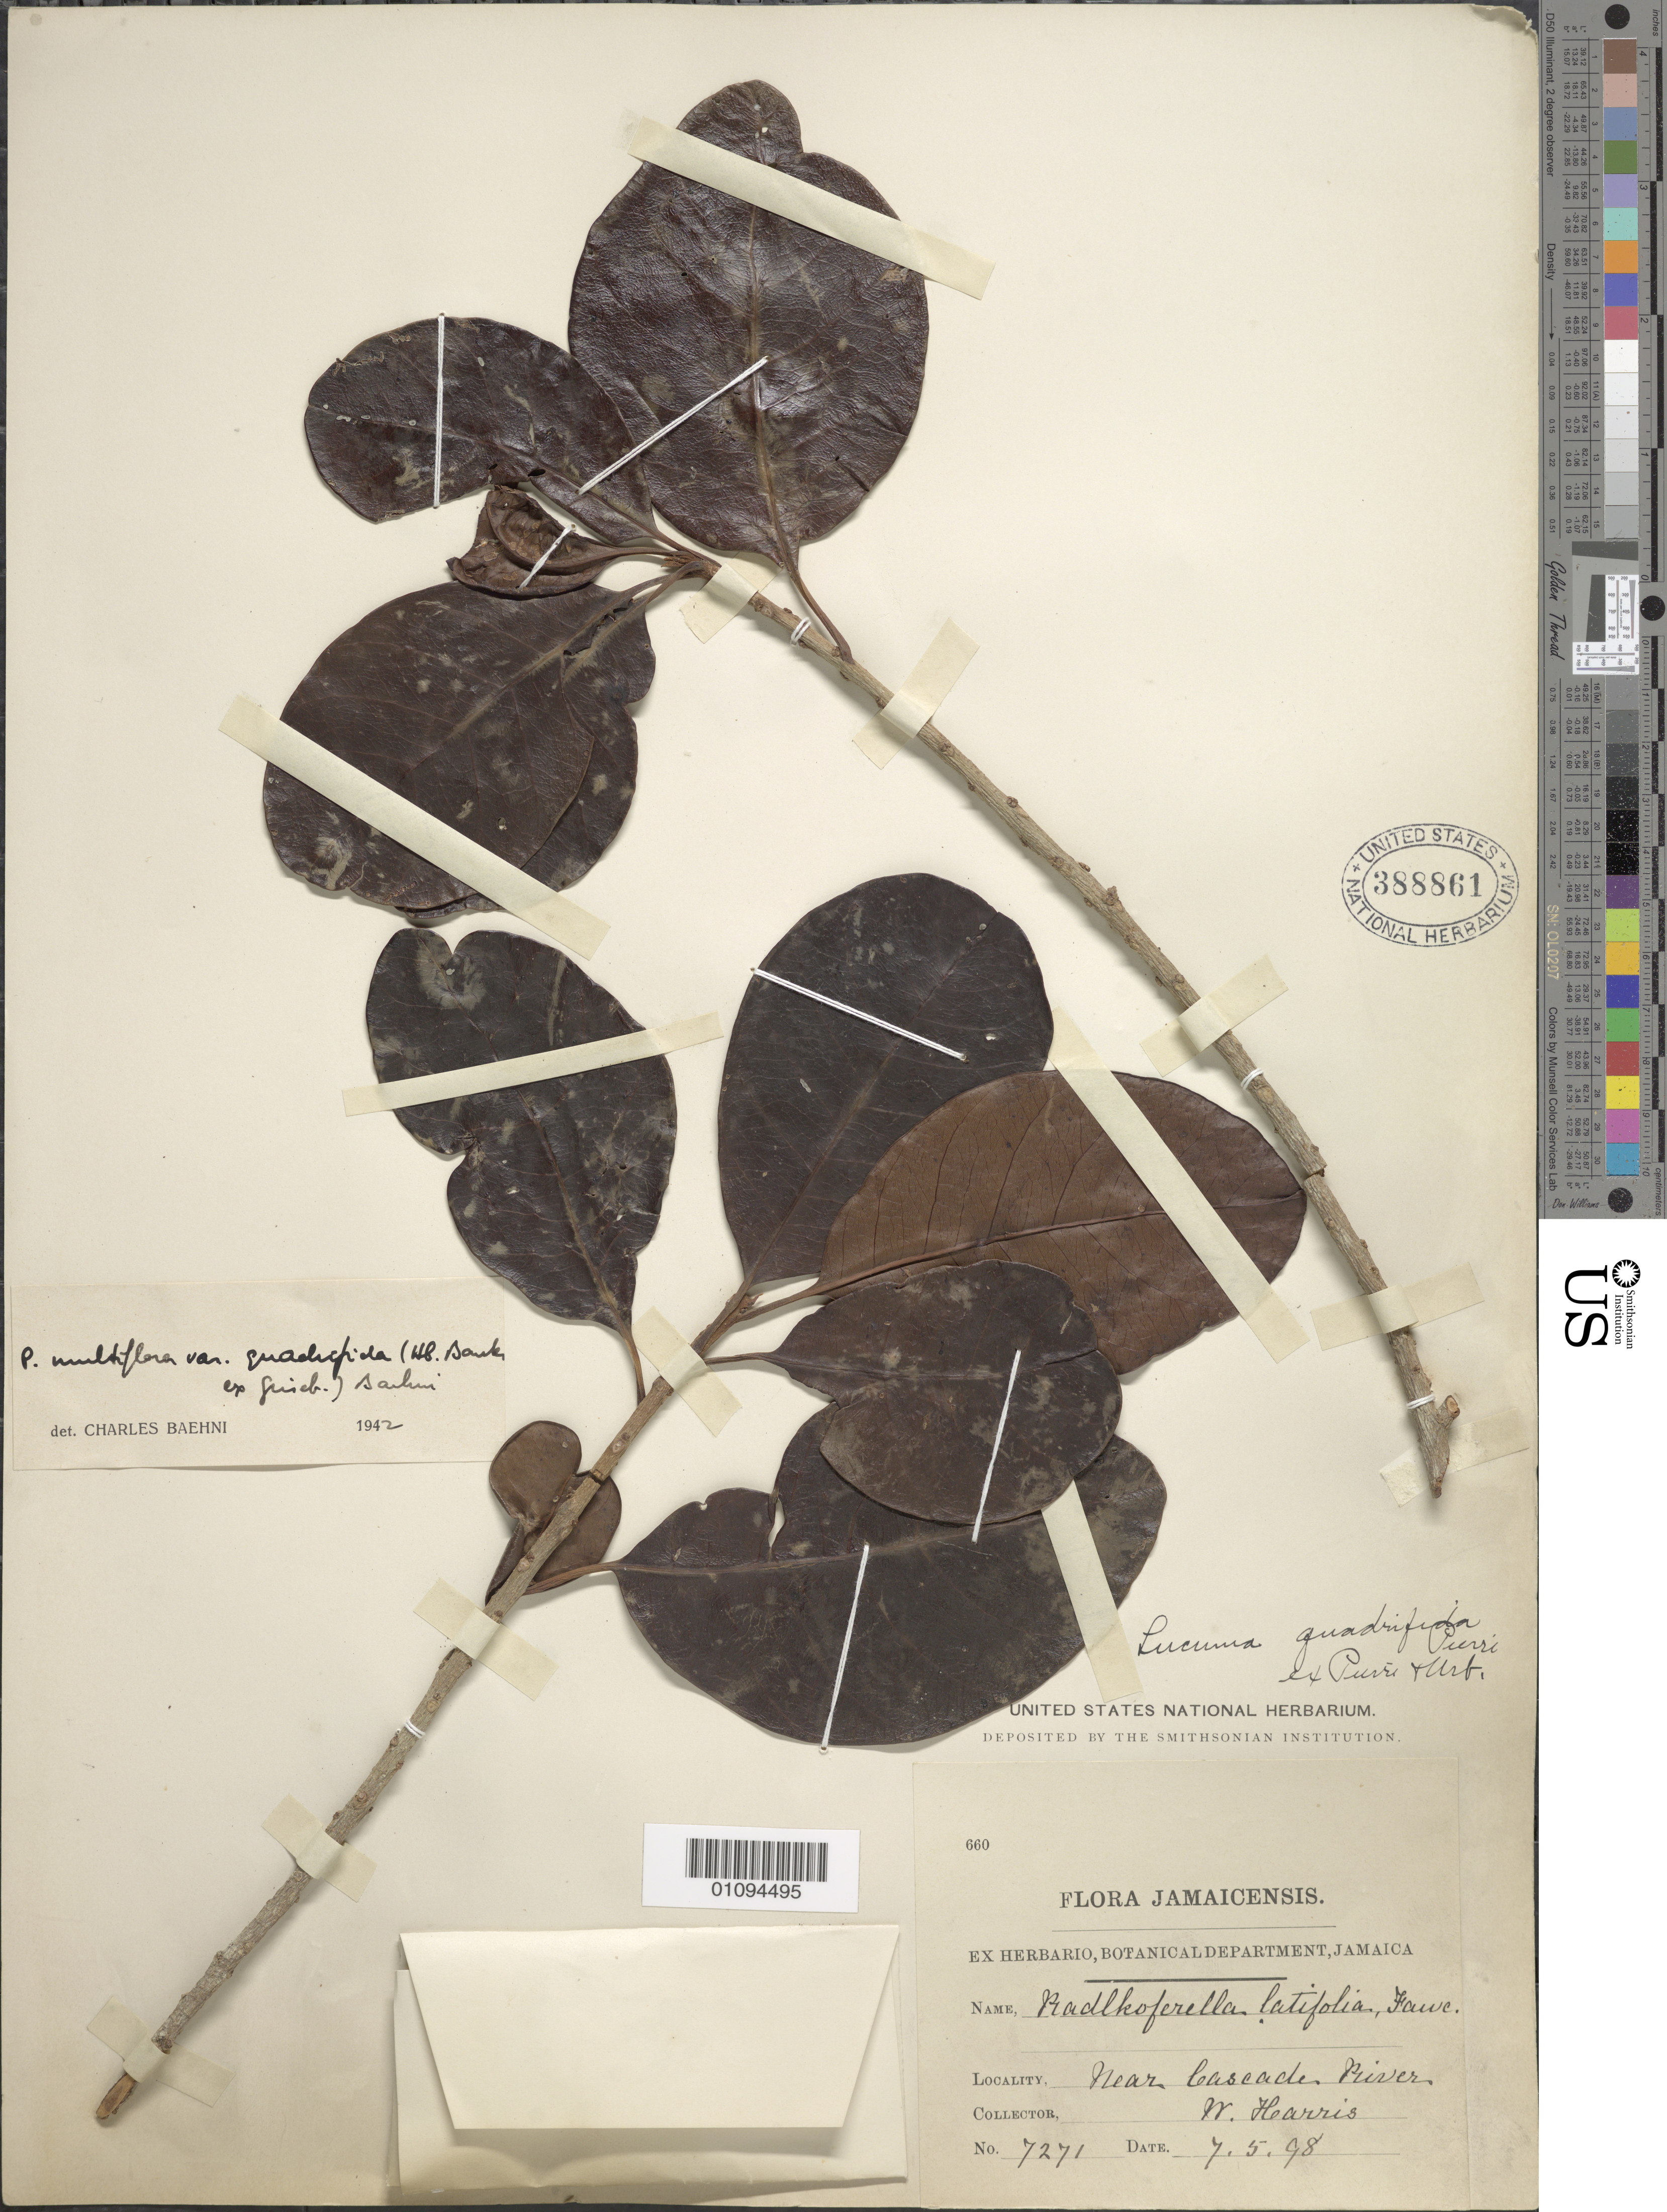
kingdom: Plantae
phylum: Tracheophyta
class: Magnoliopsida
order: Ericales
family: Sapotaceae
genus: Pouteria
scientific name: Pouteria multiflora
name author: (A. DC.) Eyma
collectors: W. Harris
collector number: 7271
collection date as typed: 07 May 1898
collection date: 1898-05-07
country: Jamaica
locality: Cascade River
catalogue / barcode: US 388861